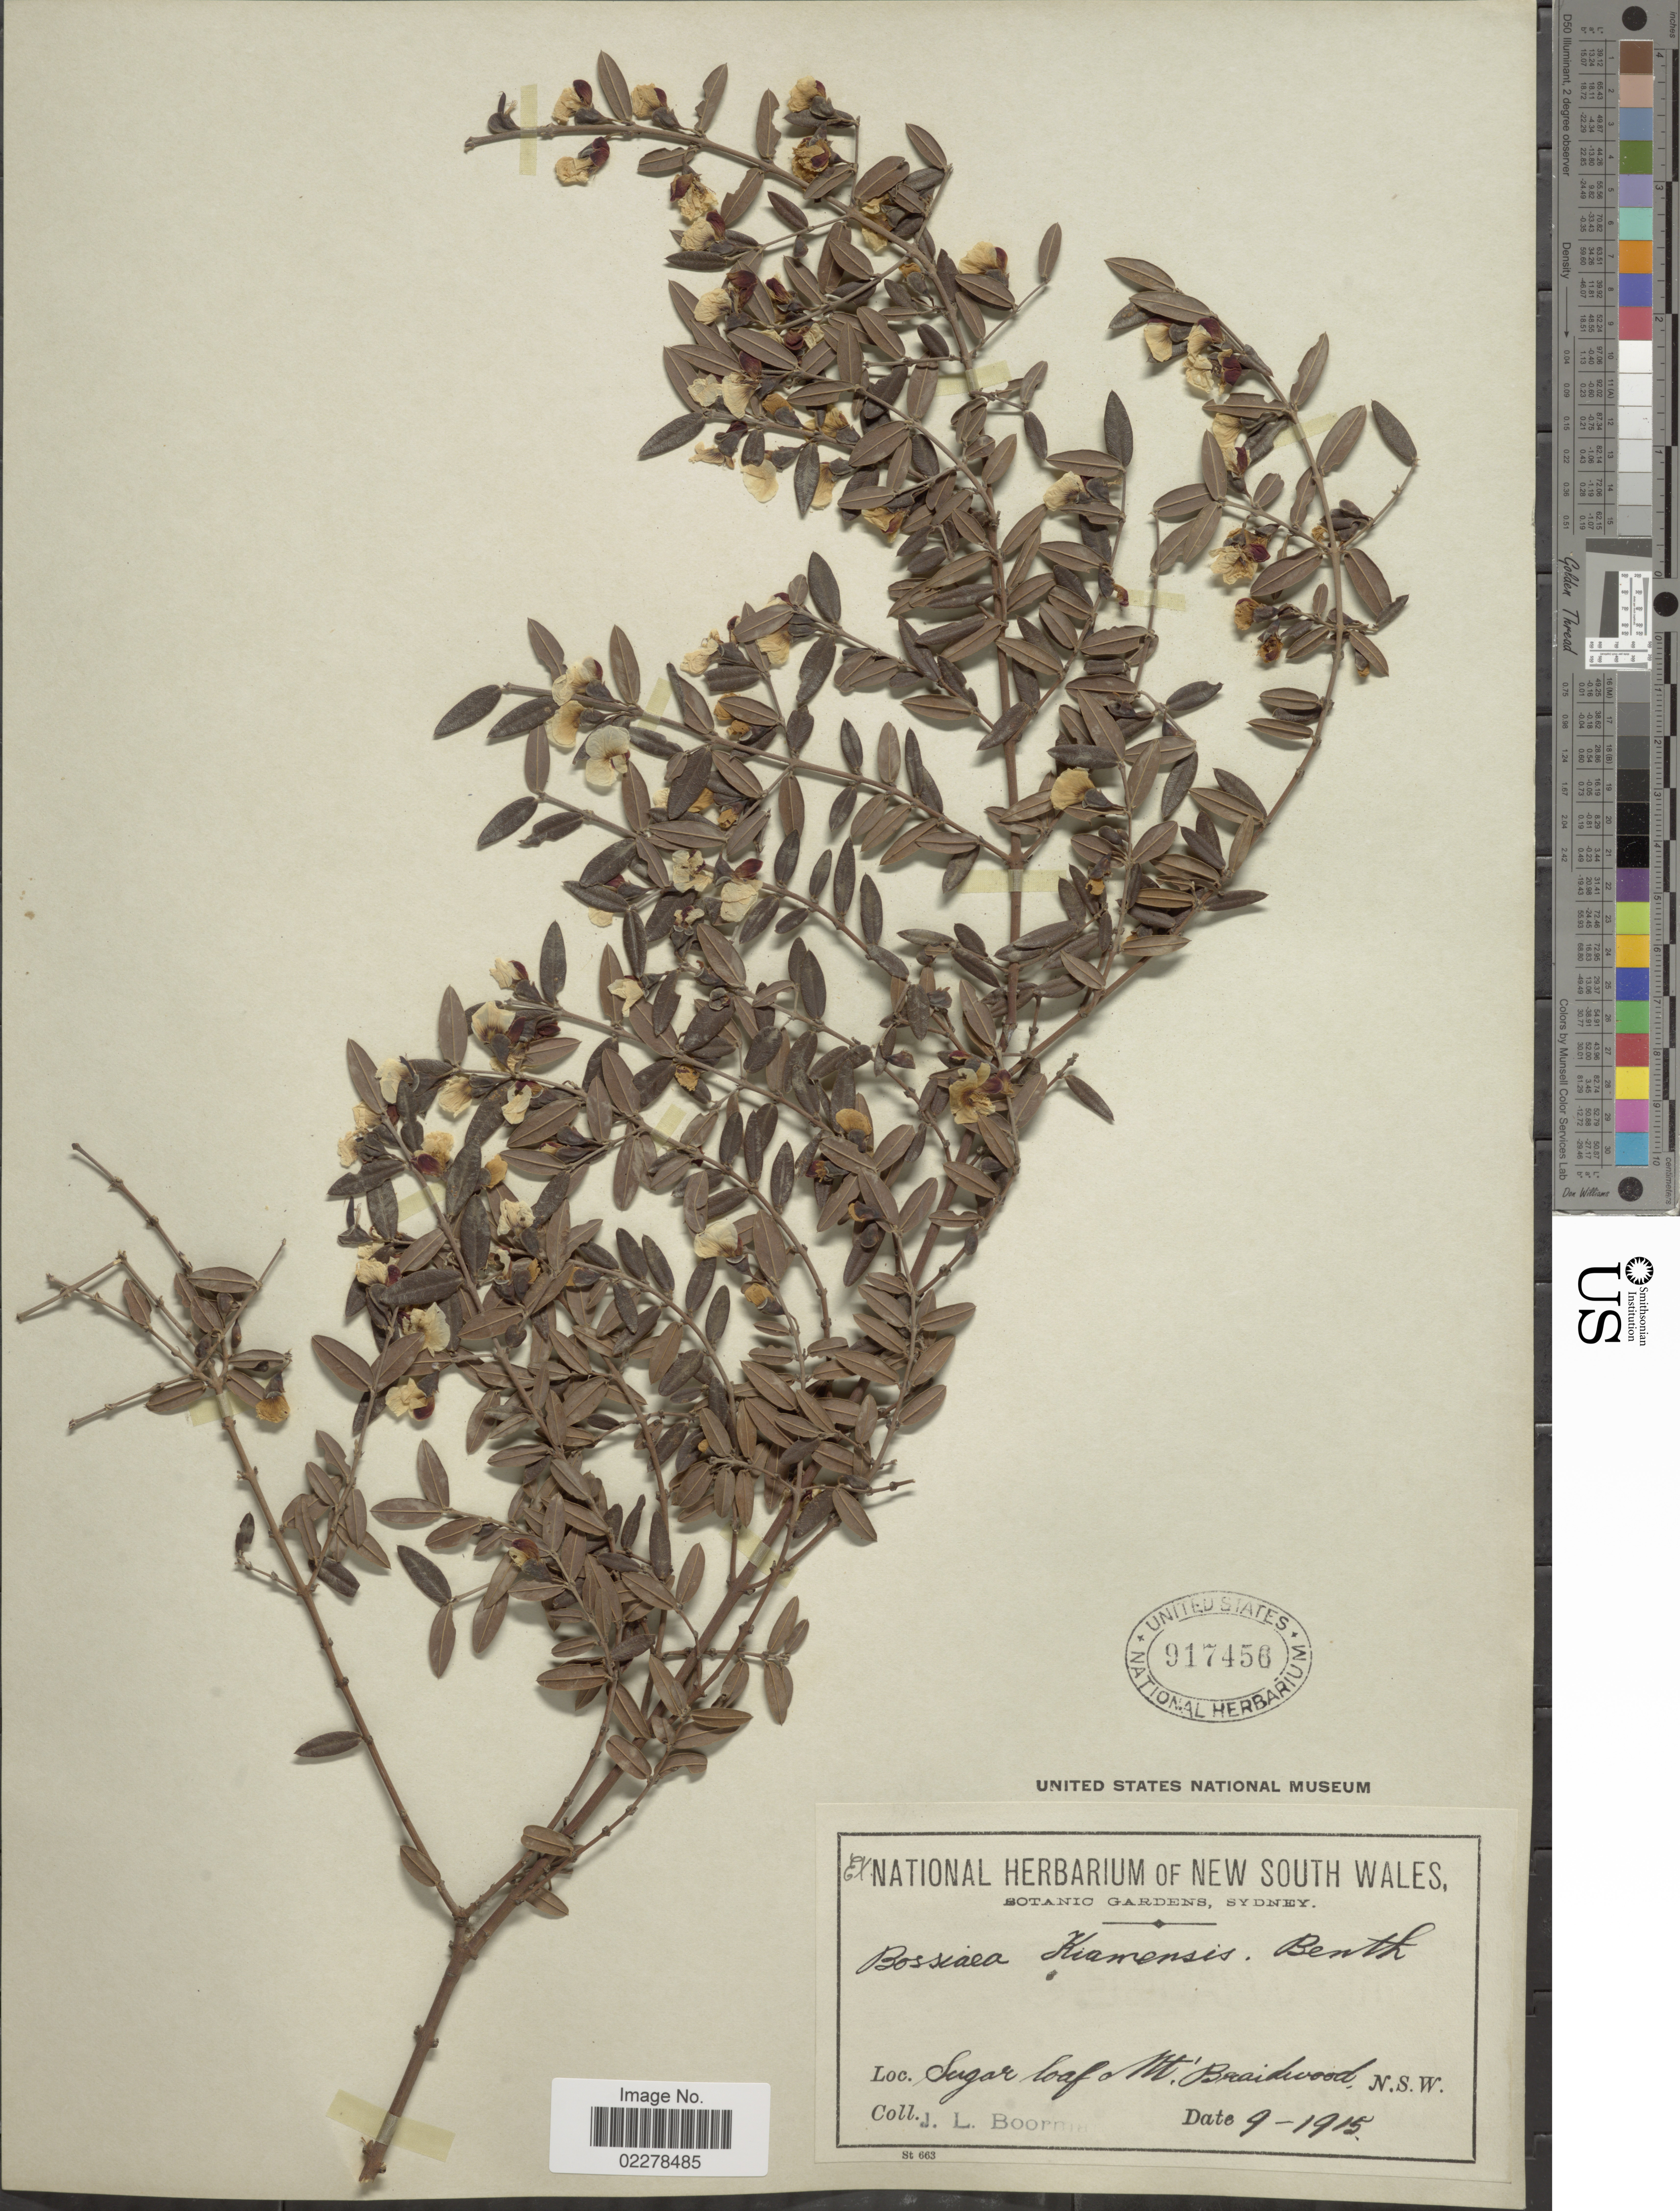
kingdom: Plantae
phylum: Tracheophyta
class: Magnoliopsida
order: Fabales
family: Fabaceae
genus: Bossiaea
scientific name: Bossiaea kiamensis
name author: Benth.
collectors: J. Boorman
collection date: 1915-09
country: Australia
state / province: New South Wales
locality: Sugar Loaf Mt. Braidwood, N.S.W.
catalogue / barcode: US 917456